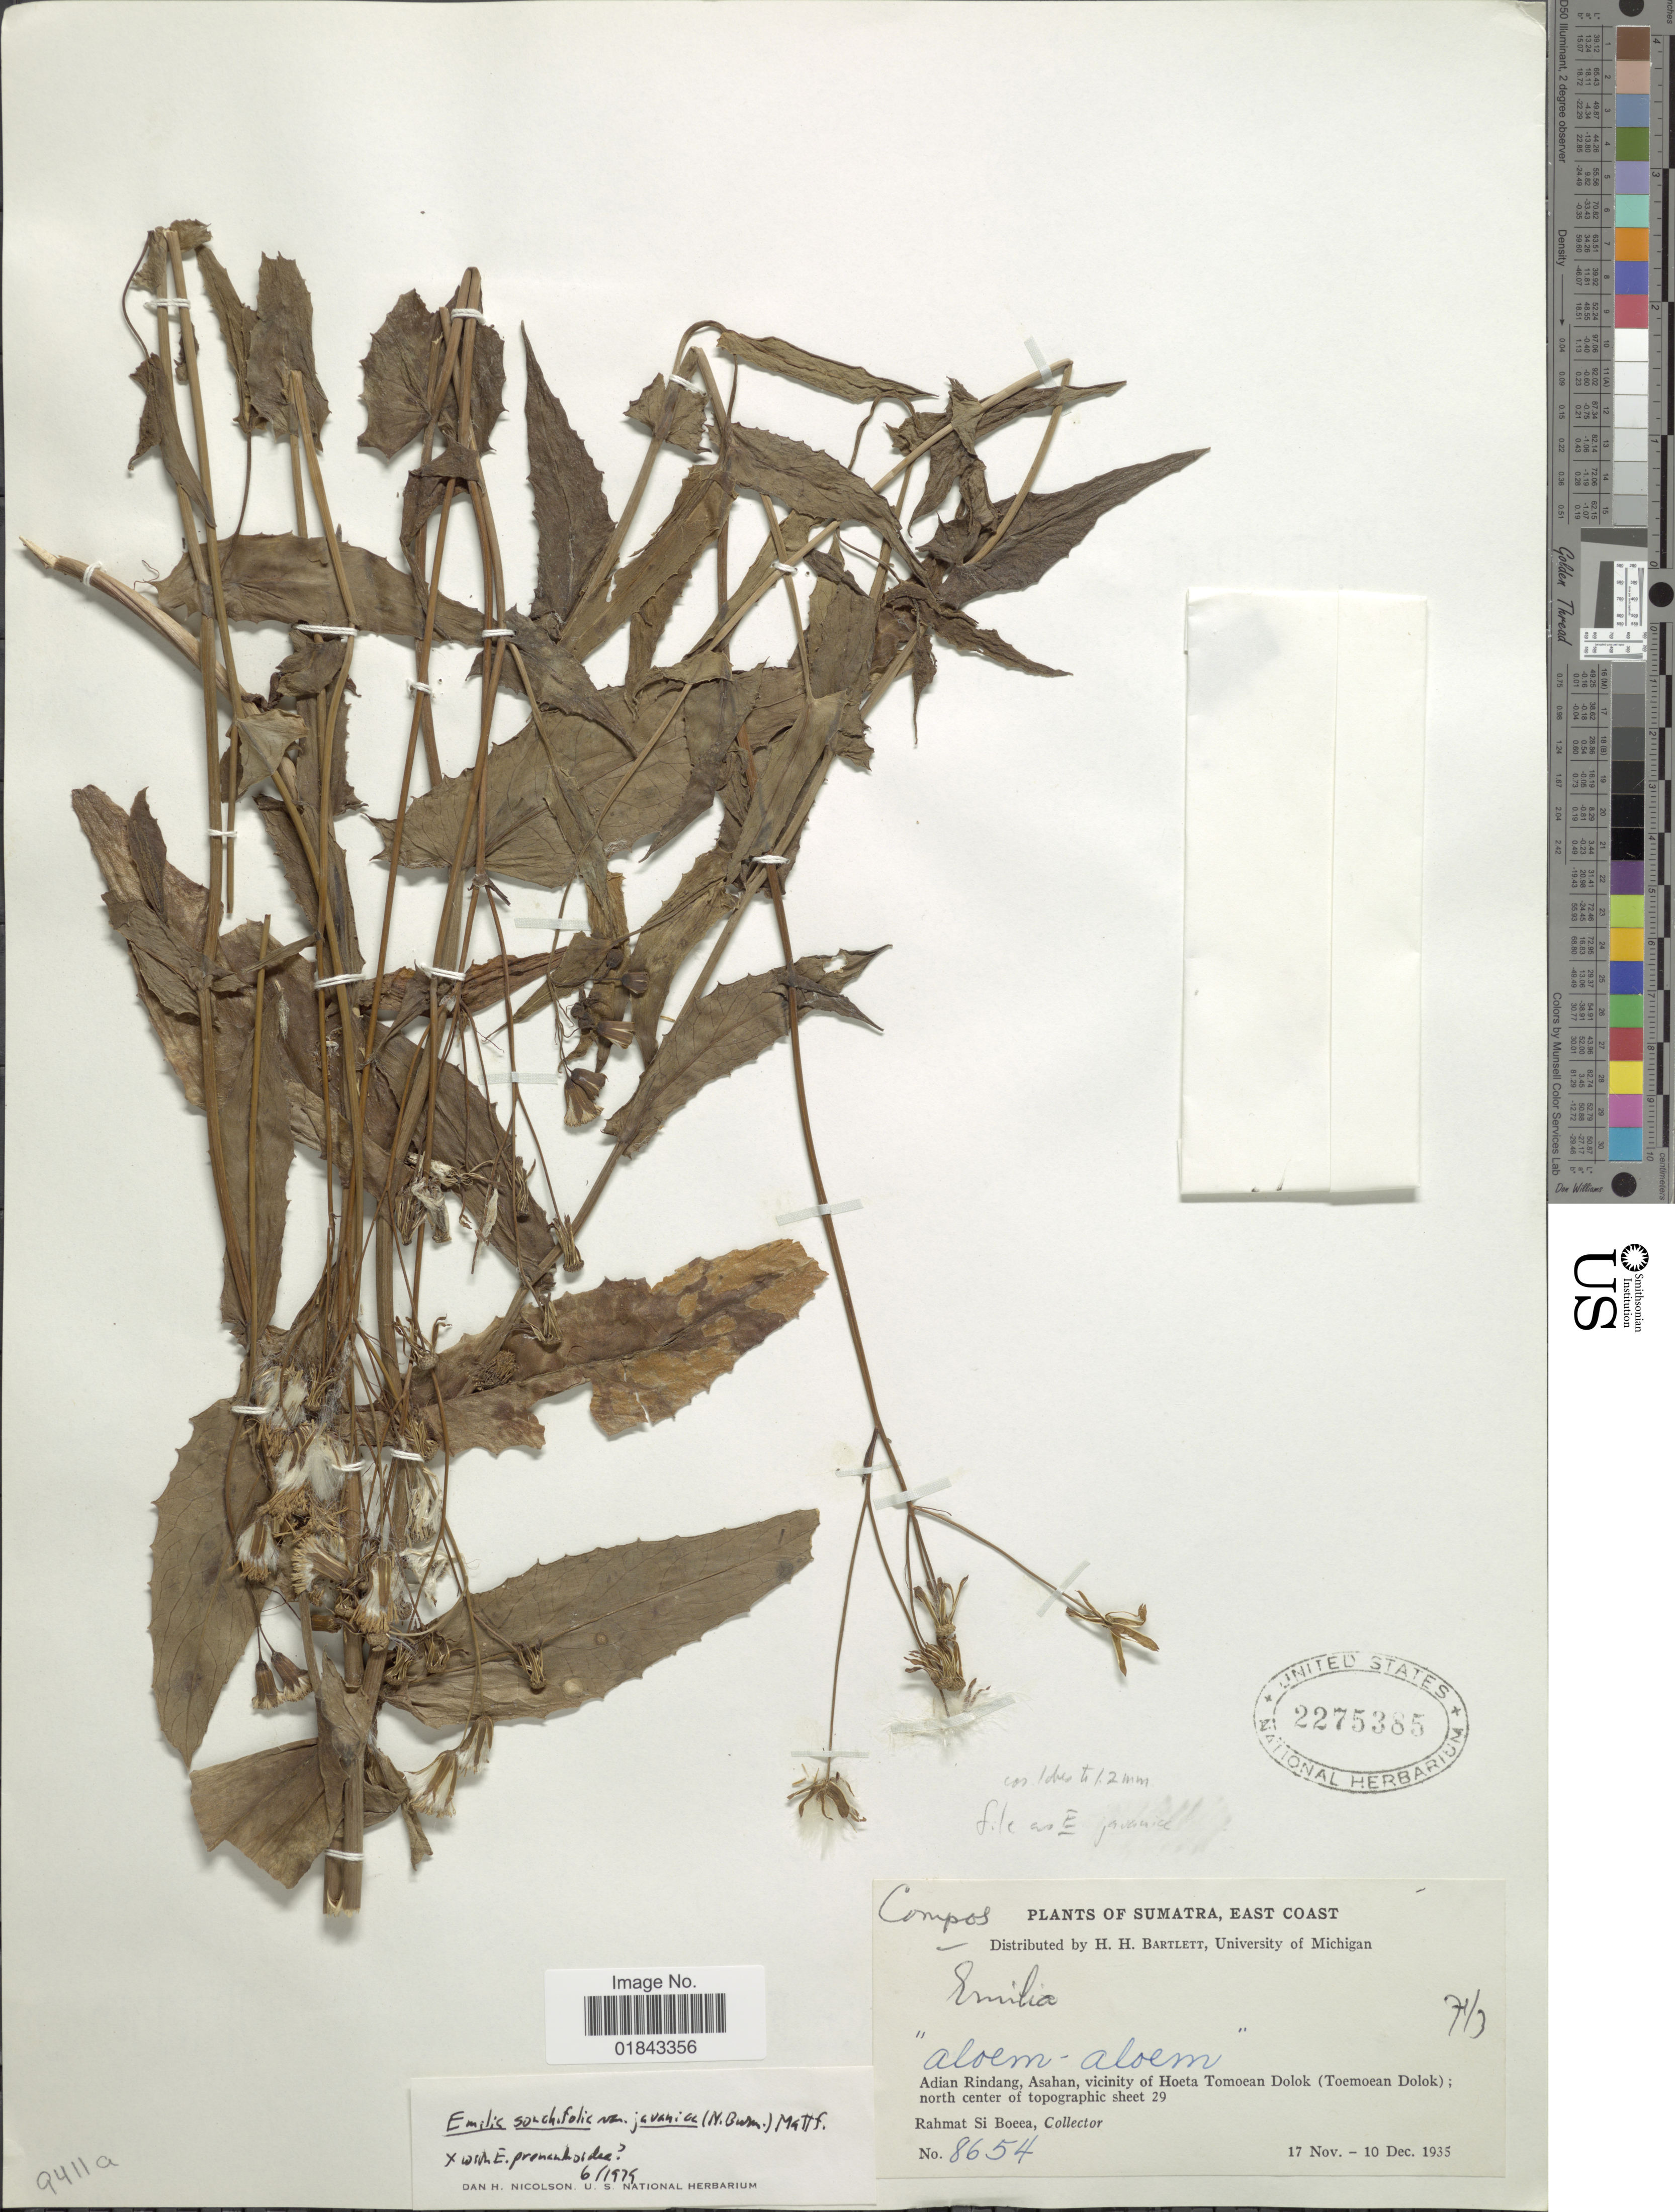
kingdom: Plantae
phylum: Tracheophyta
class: Magnoliopsida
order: Asterales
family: Asteraceae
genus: Emilia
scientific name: Emilia sonchifolia var. javanica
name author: (Burm. f.) Mattf.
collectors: Rahmat Si Boeea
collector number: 8654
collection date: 1935-11-17/1935-12-10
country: Indonesia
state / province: Sumatra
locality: East Coast, Adian, Asahan, vicinity of Hoeta Tomoean Dolok (Toemoean Dolok); north center of topographic sheet 29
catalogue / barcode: US 2275385